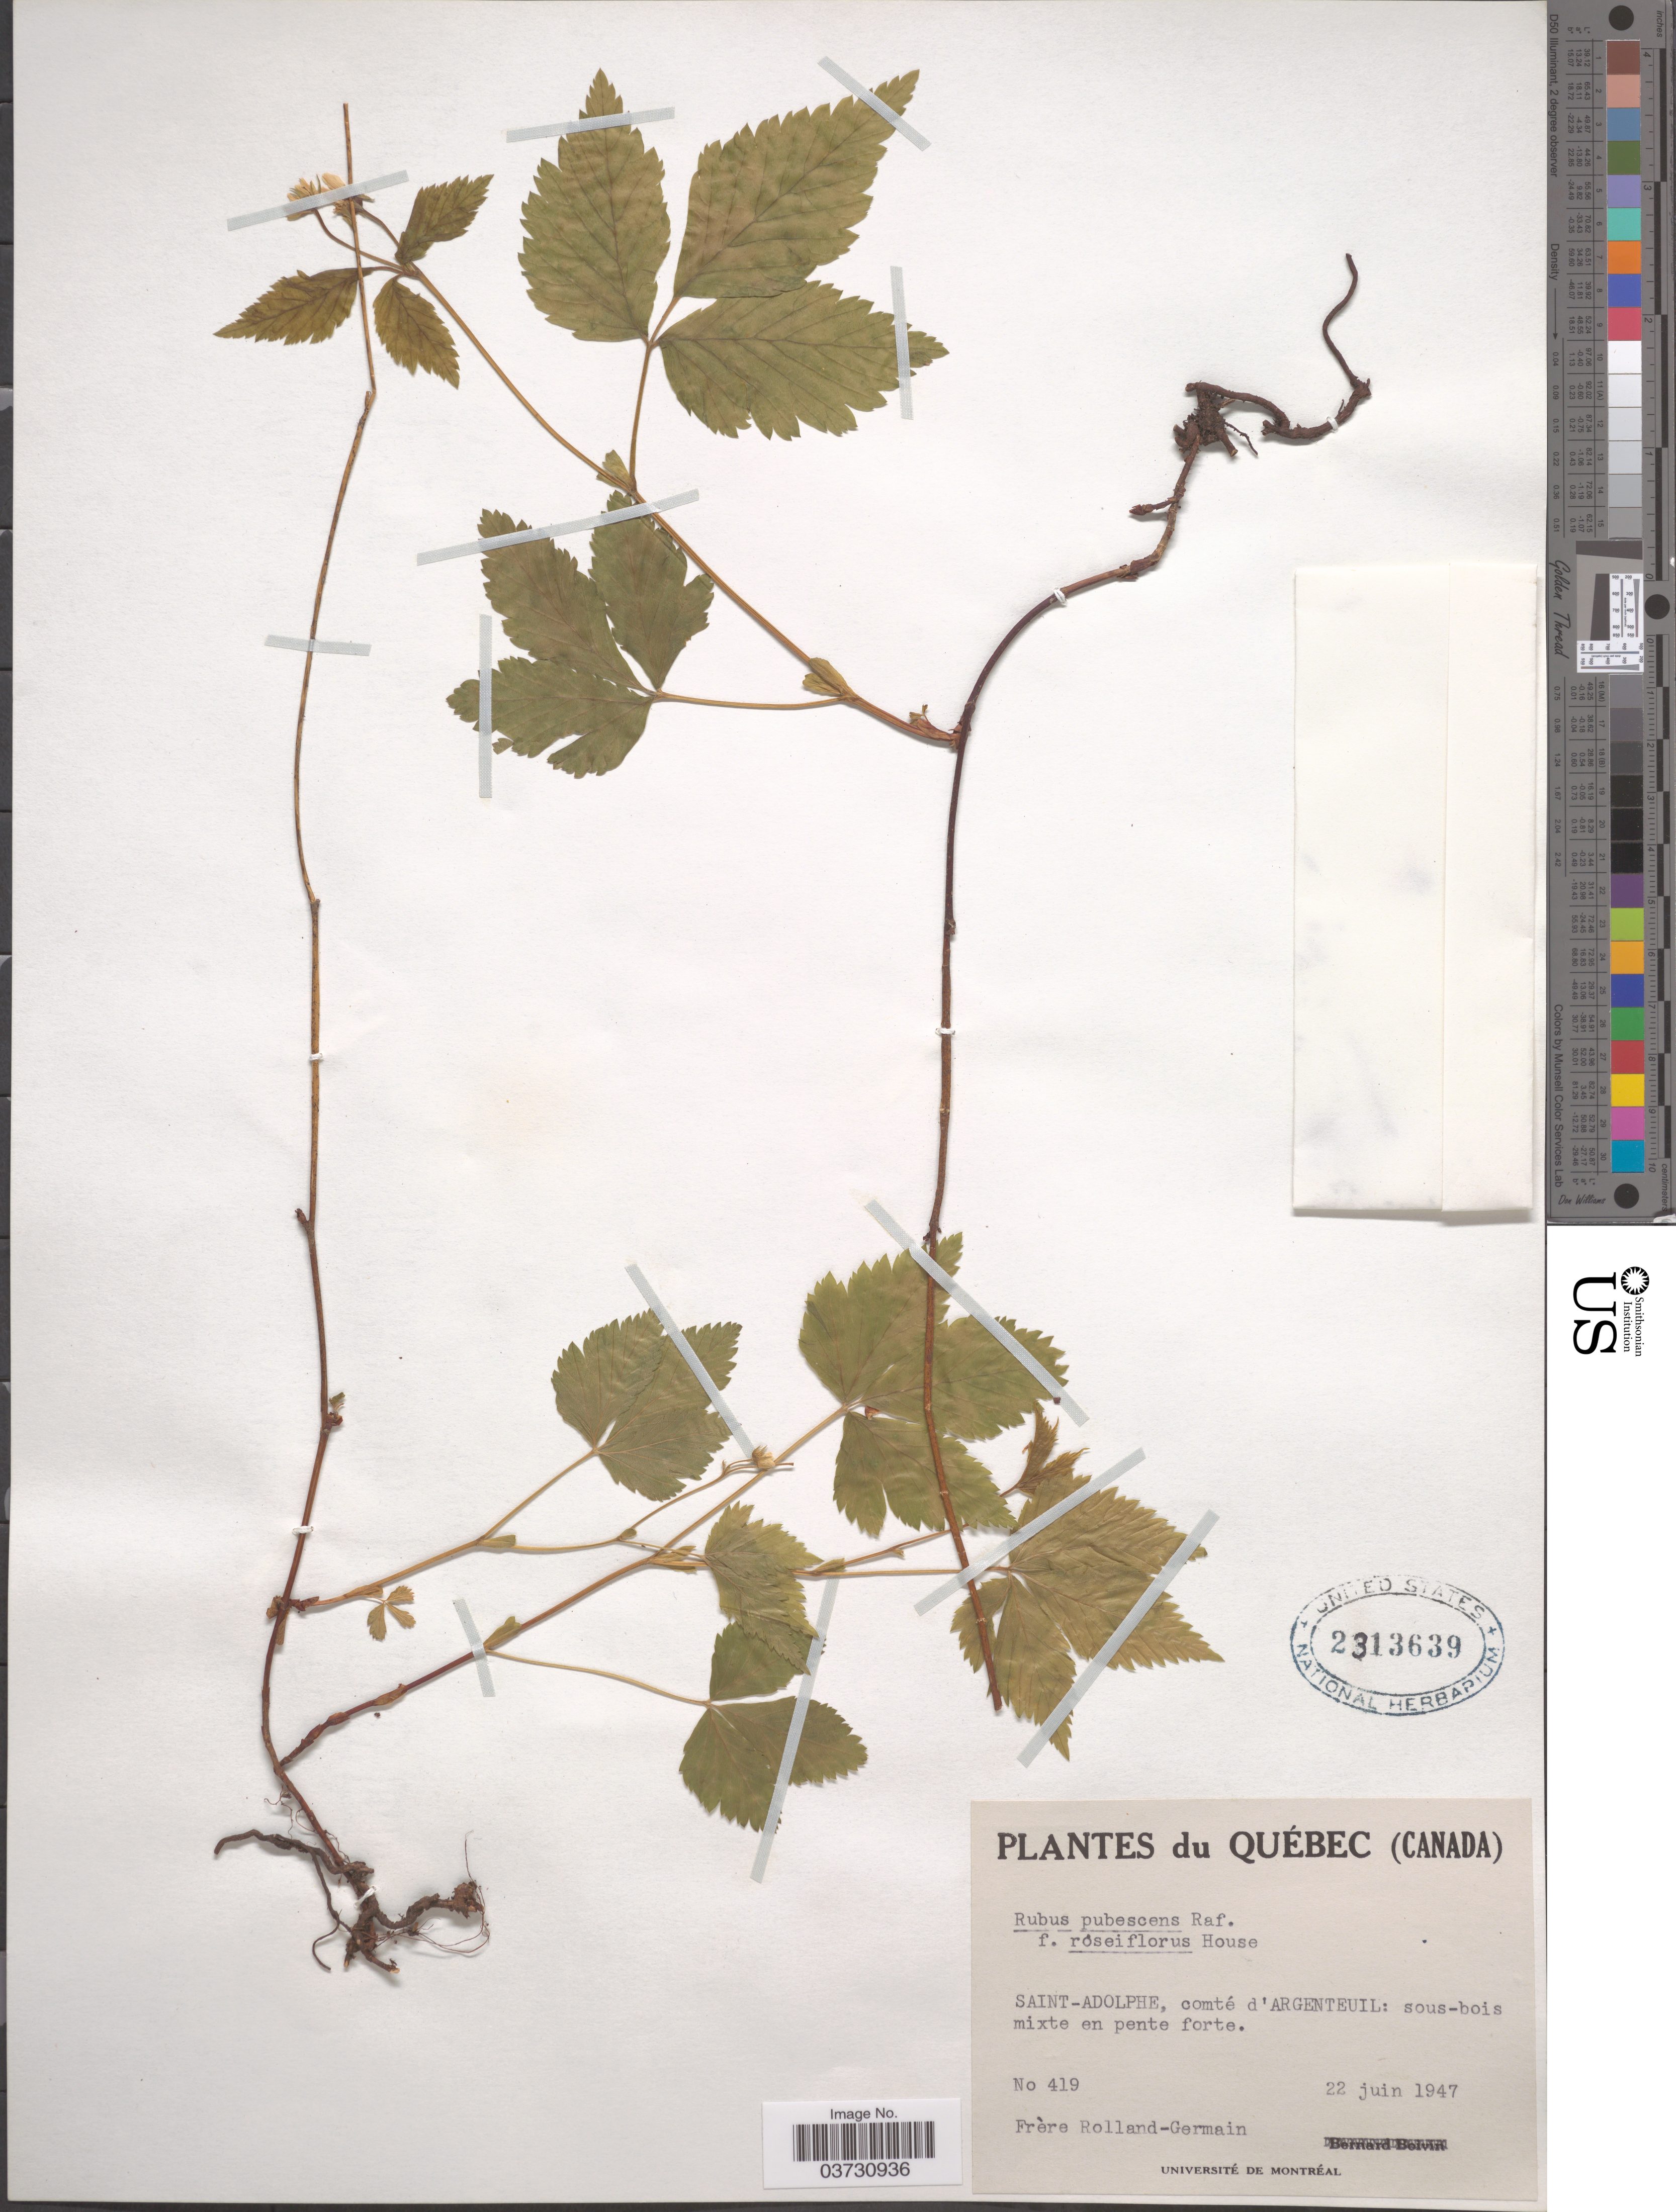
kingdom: Plantae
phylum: Tracheophyta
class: Magnoliopsida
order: Rosales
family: Rosaceae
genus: Rubus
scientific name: Rubus pubescens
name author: Raf.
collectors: Rolland-Germain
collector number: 419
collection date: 1947-06-22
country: Canada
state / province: Quebec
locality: Saint-Adolphe, comté d'Argenteuil: sous-bois mixte en pente forte.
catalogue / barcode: US 2313639